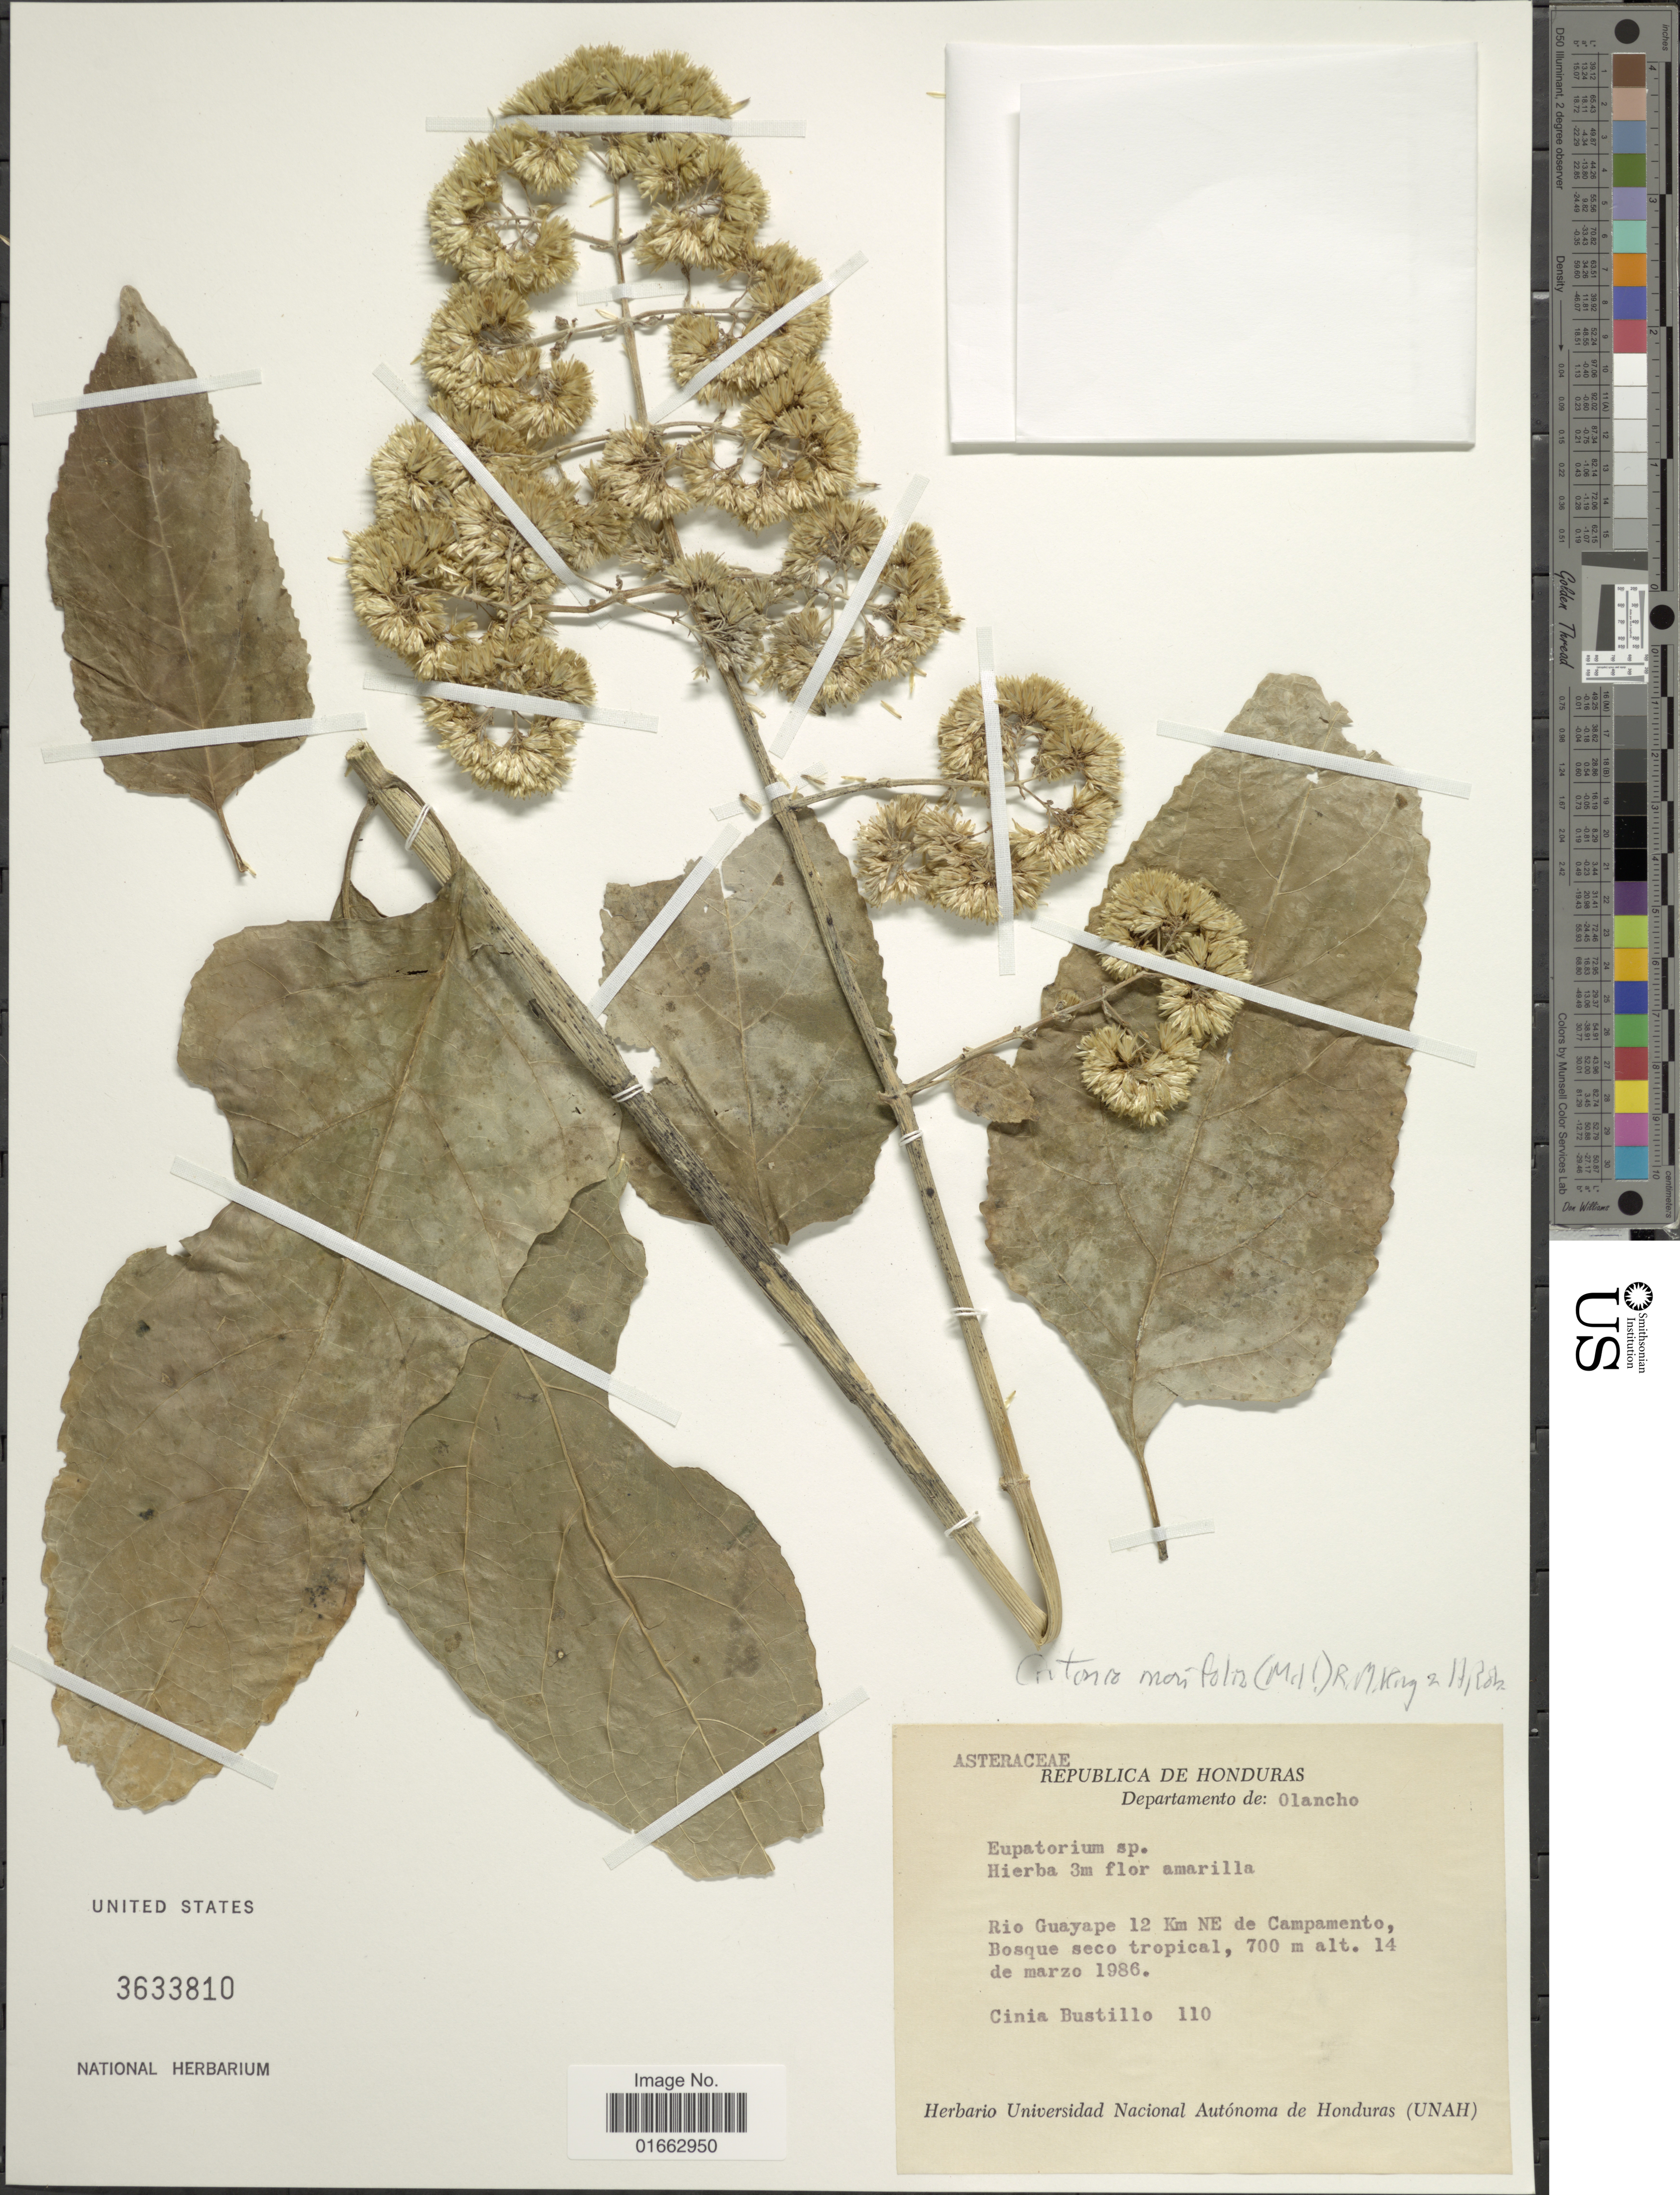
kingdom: Plantae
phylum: Tracheophyta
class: Magnoliopsida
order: Asterales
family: Asteraceae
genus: Critonia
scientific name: Critonia morifolia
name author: (Mill.) R.M. King & H. Rob.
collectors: C. Bustillo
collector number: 110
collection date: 1986-03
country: Honduras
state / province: Olancho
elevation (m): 700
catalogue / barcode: US 3633810